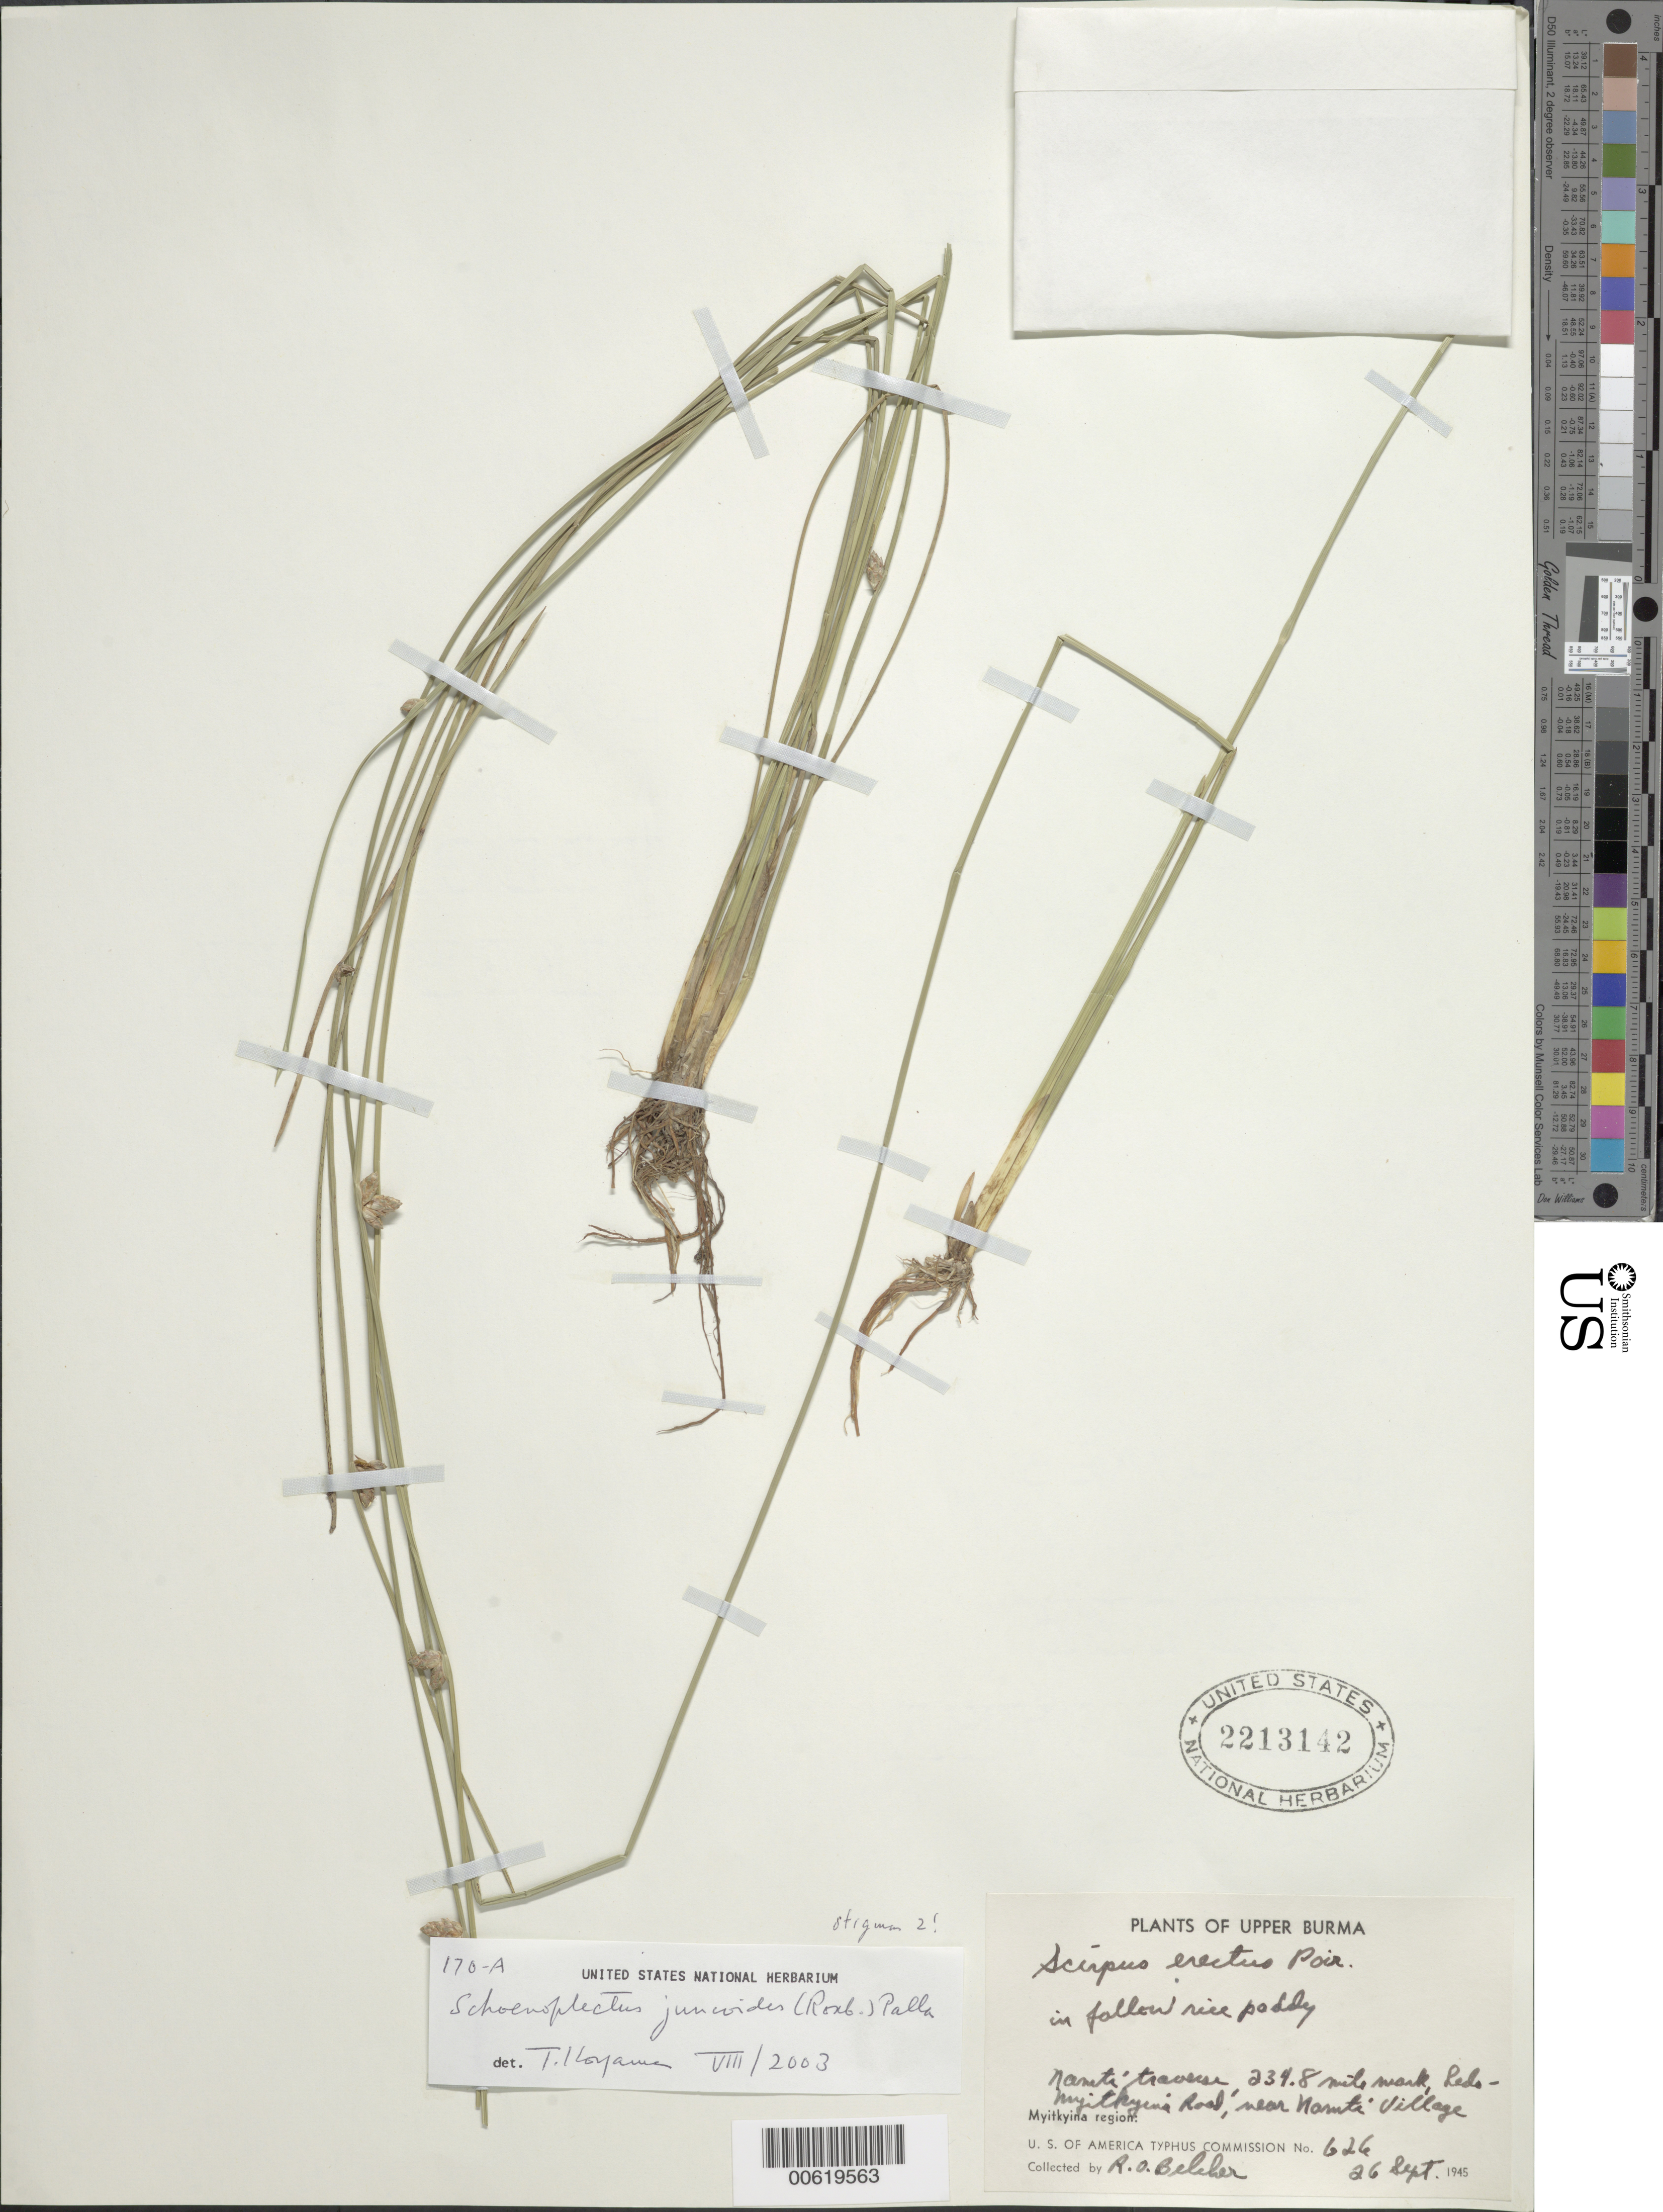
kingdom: Plantae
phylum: Tracheophyta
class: Liliopsida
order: Poales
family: Cyperaceae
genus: Schoenoplectus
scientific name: Schoenoplectus erectus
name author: (Poir.) Palla ex J. Raynal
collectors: R. Belcher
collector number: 626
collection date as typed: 26 Sep 1945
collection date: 1945-09-26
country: Myanmar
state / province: Kachin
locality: Namti traverse, 234.8 mile mark, Ledo to Myitkyina road, near Namti village.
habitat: In fallen rice paddy.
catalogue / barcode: US 2213142